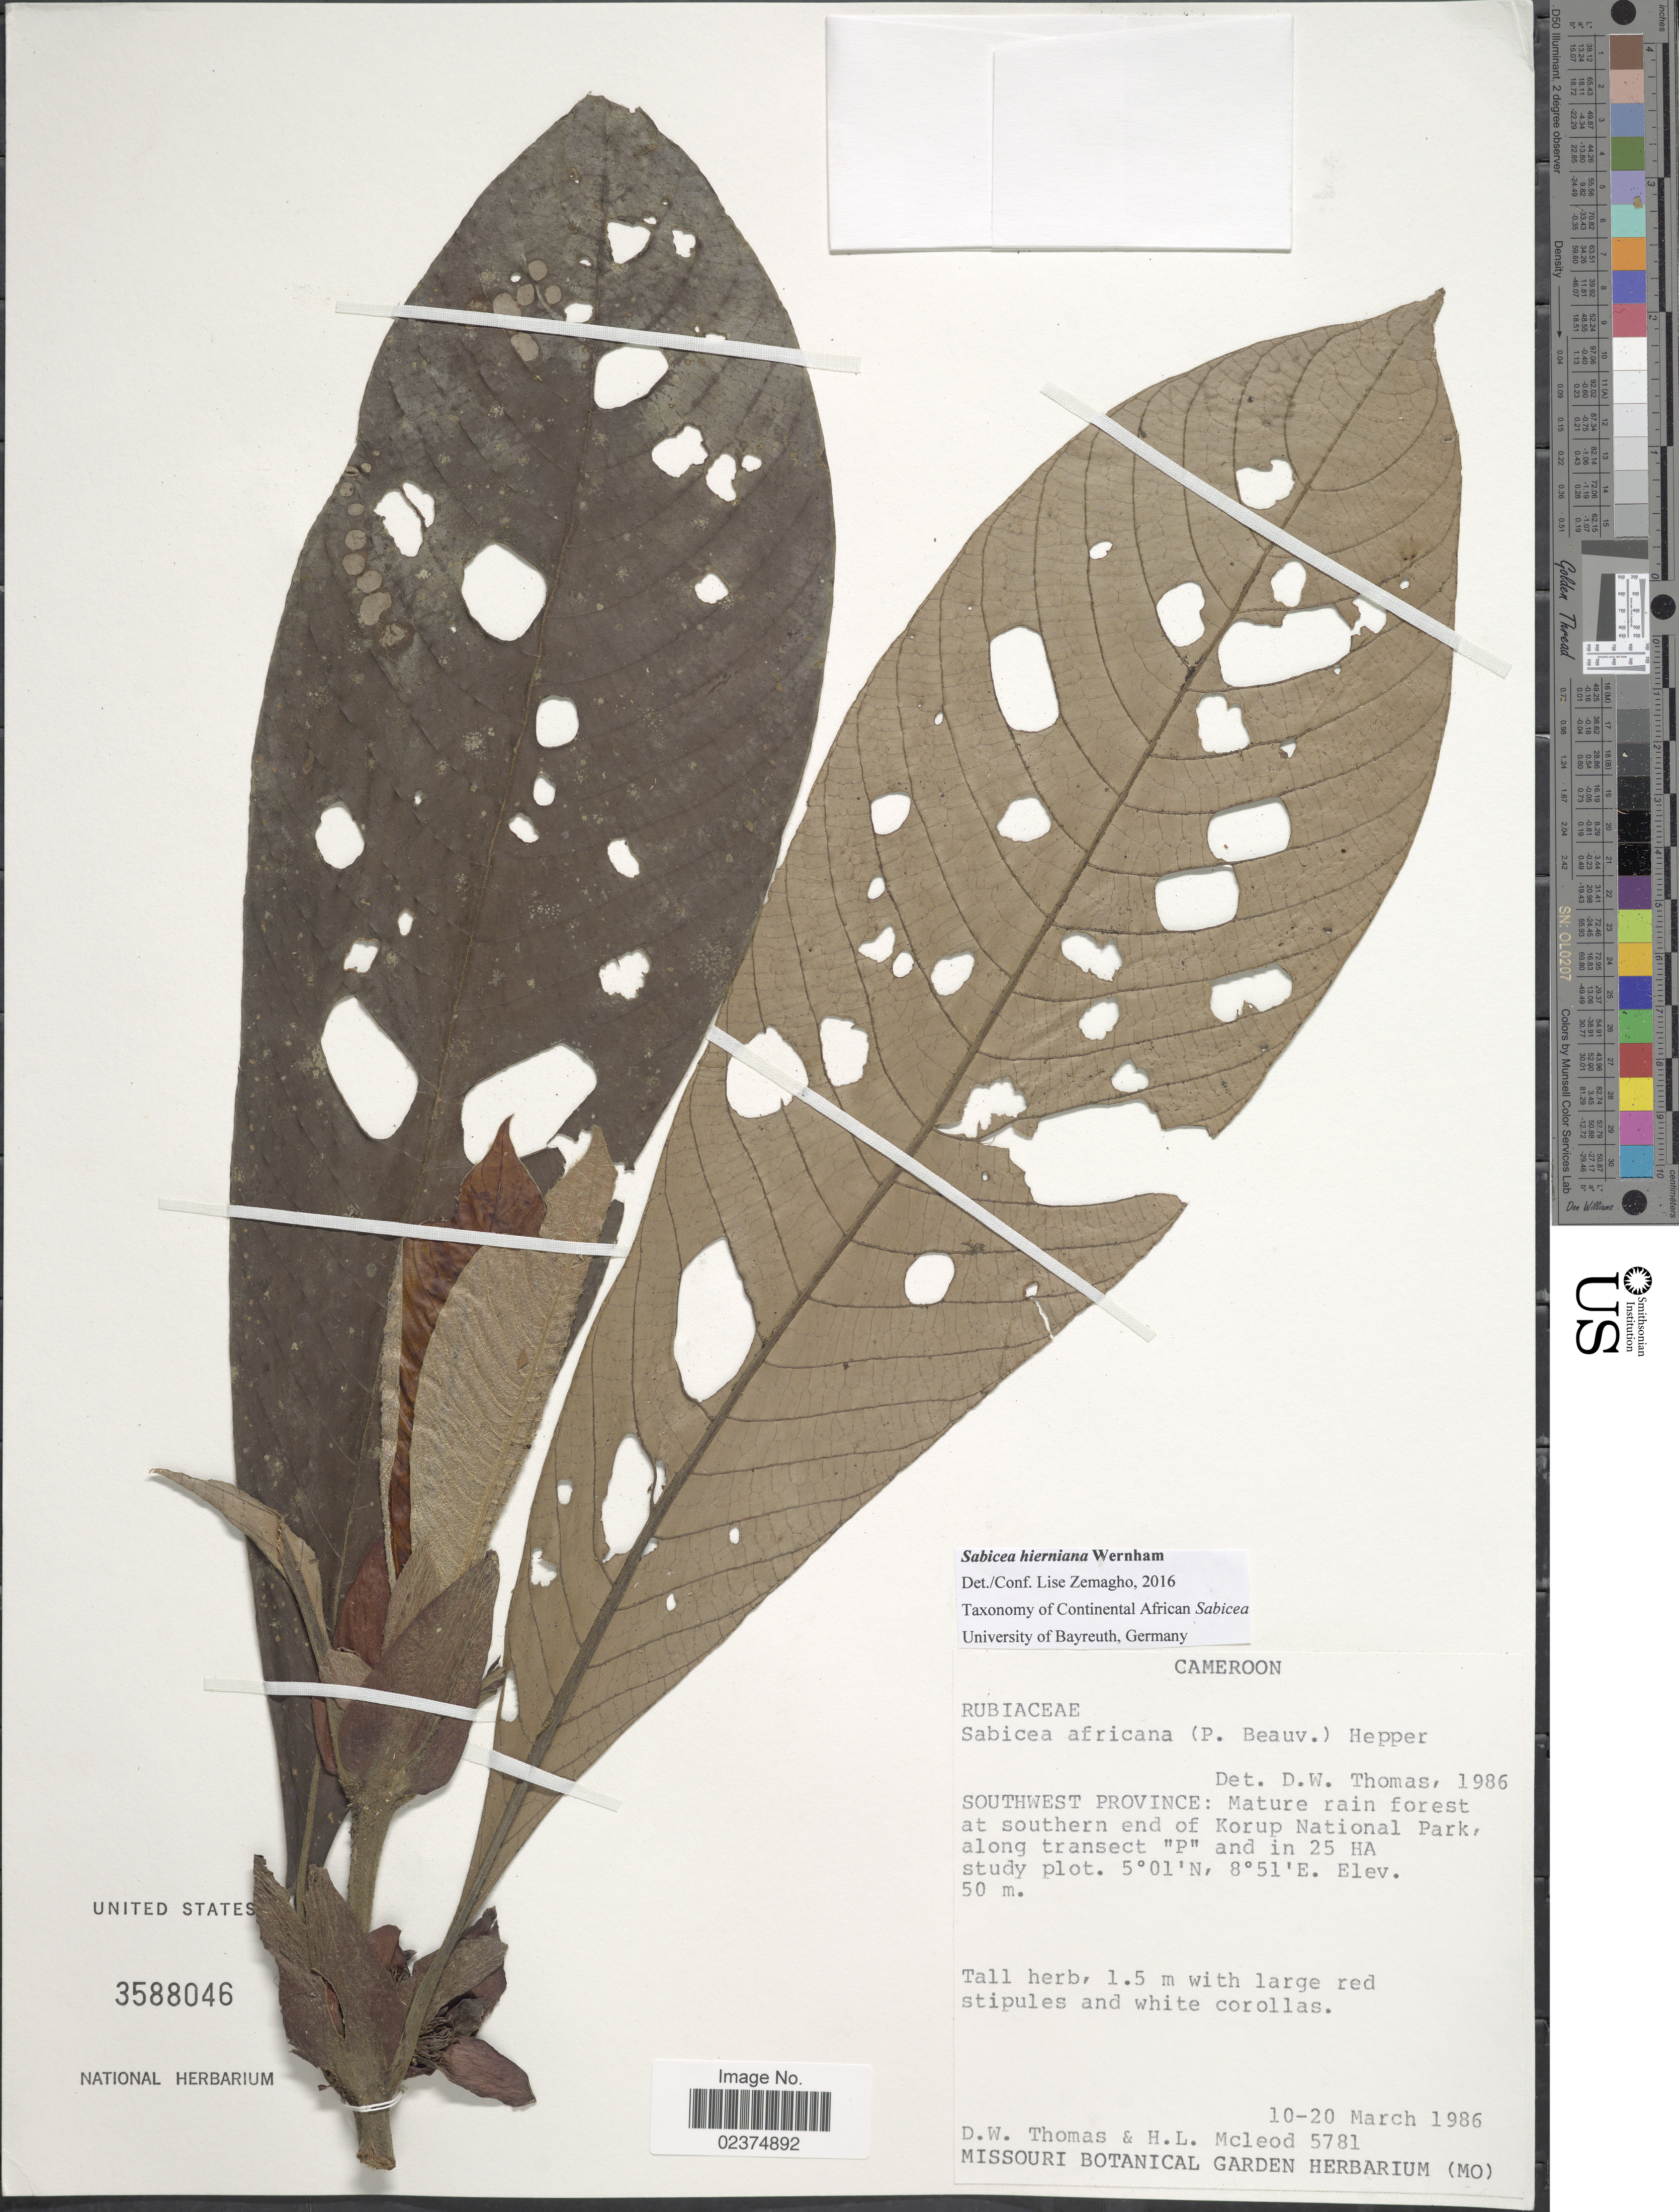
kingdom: Plantae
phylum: Tracheophyta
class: Magnoliopsida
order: Gentianales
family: Rubiaceae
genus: Sabicea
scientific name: Sabicea hierniana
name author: Wernham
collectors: D. W. Thomas & H. Mcleod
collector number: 5781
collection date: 1986-03-10/1986-03-20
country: Cameroon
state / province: Sud-Ouest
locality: Southwest Province: Mature rain forest at southern end of Korup National Park, along transect "P" and in 25 HA study plot.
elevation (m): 50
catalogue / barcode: US 2588046